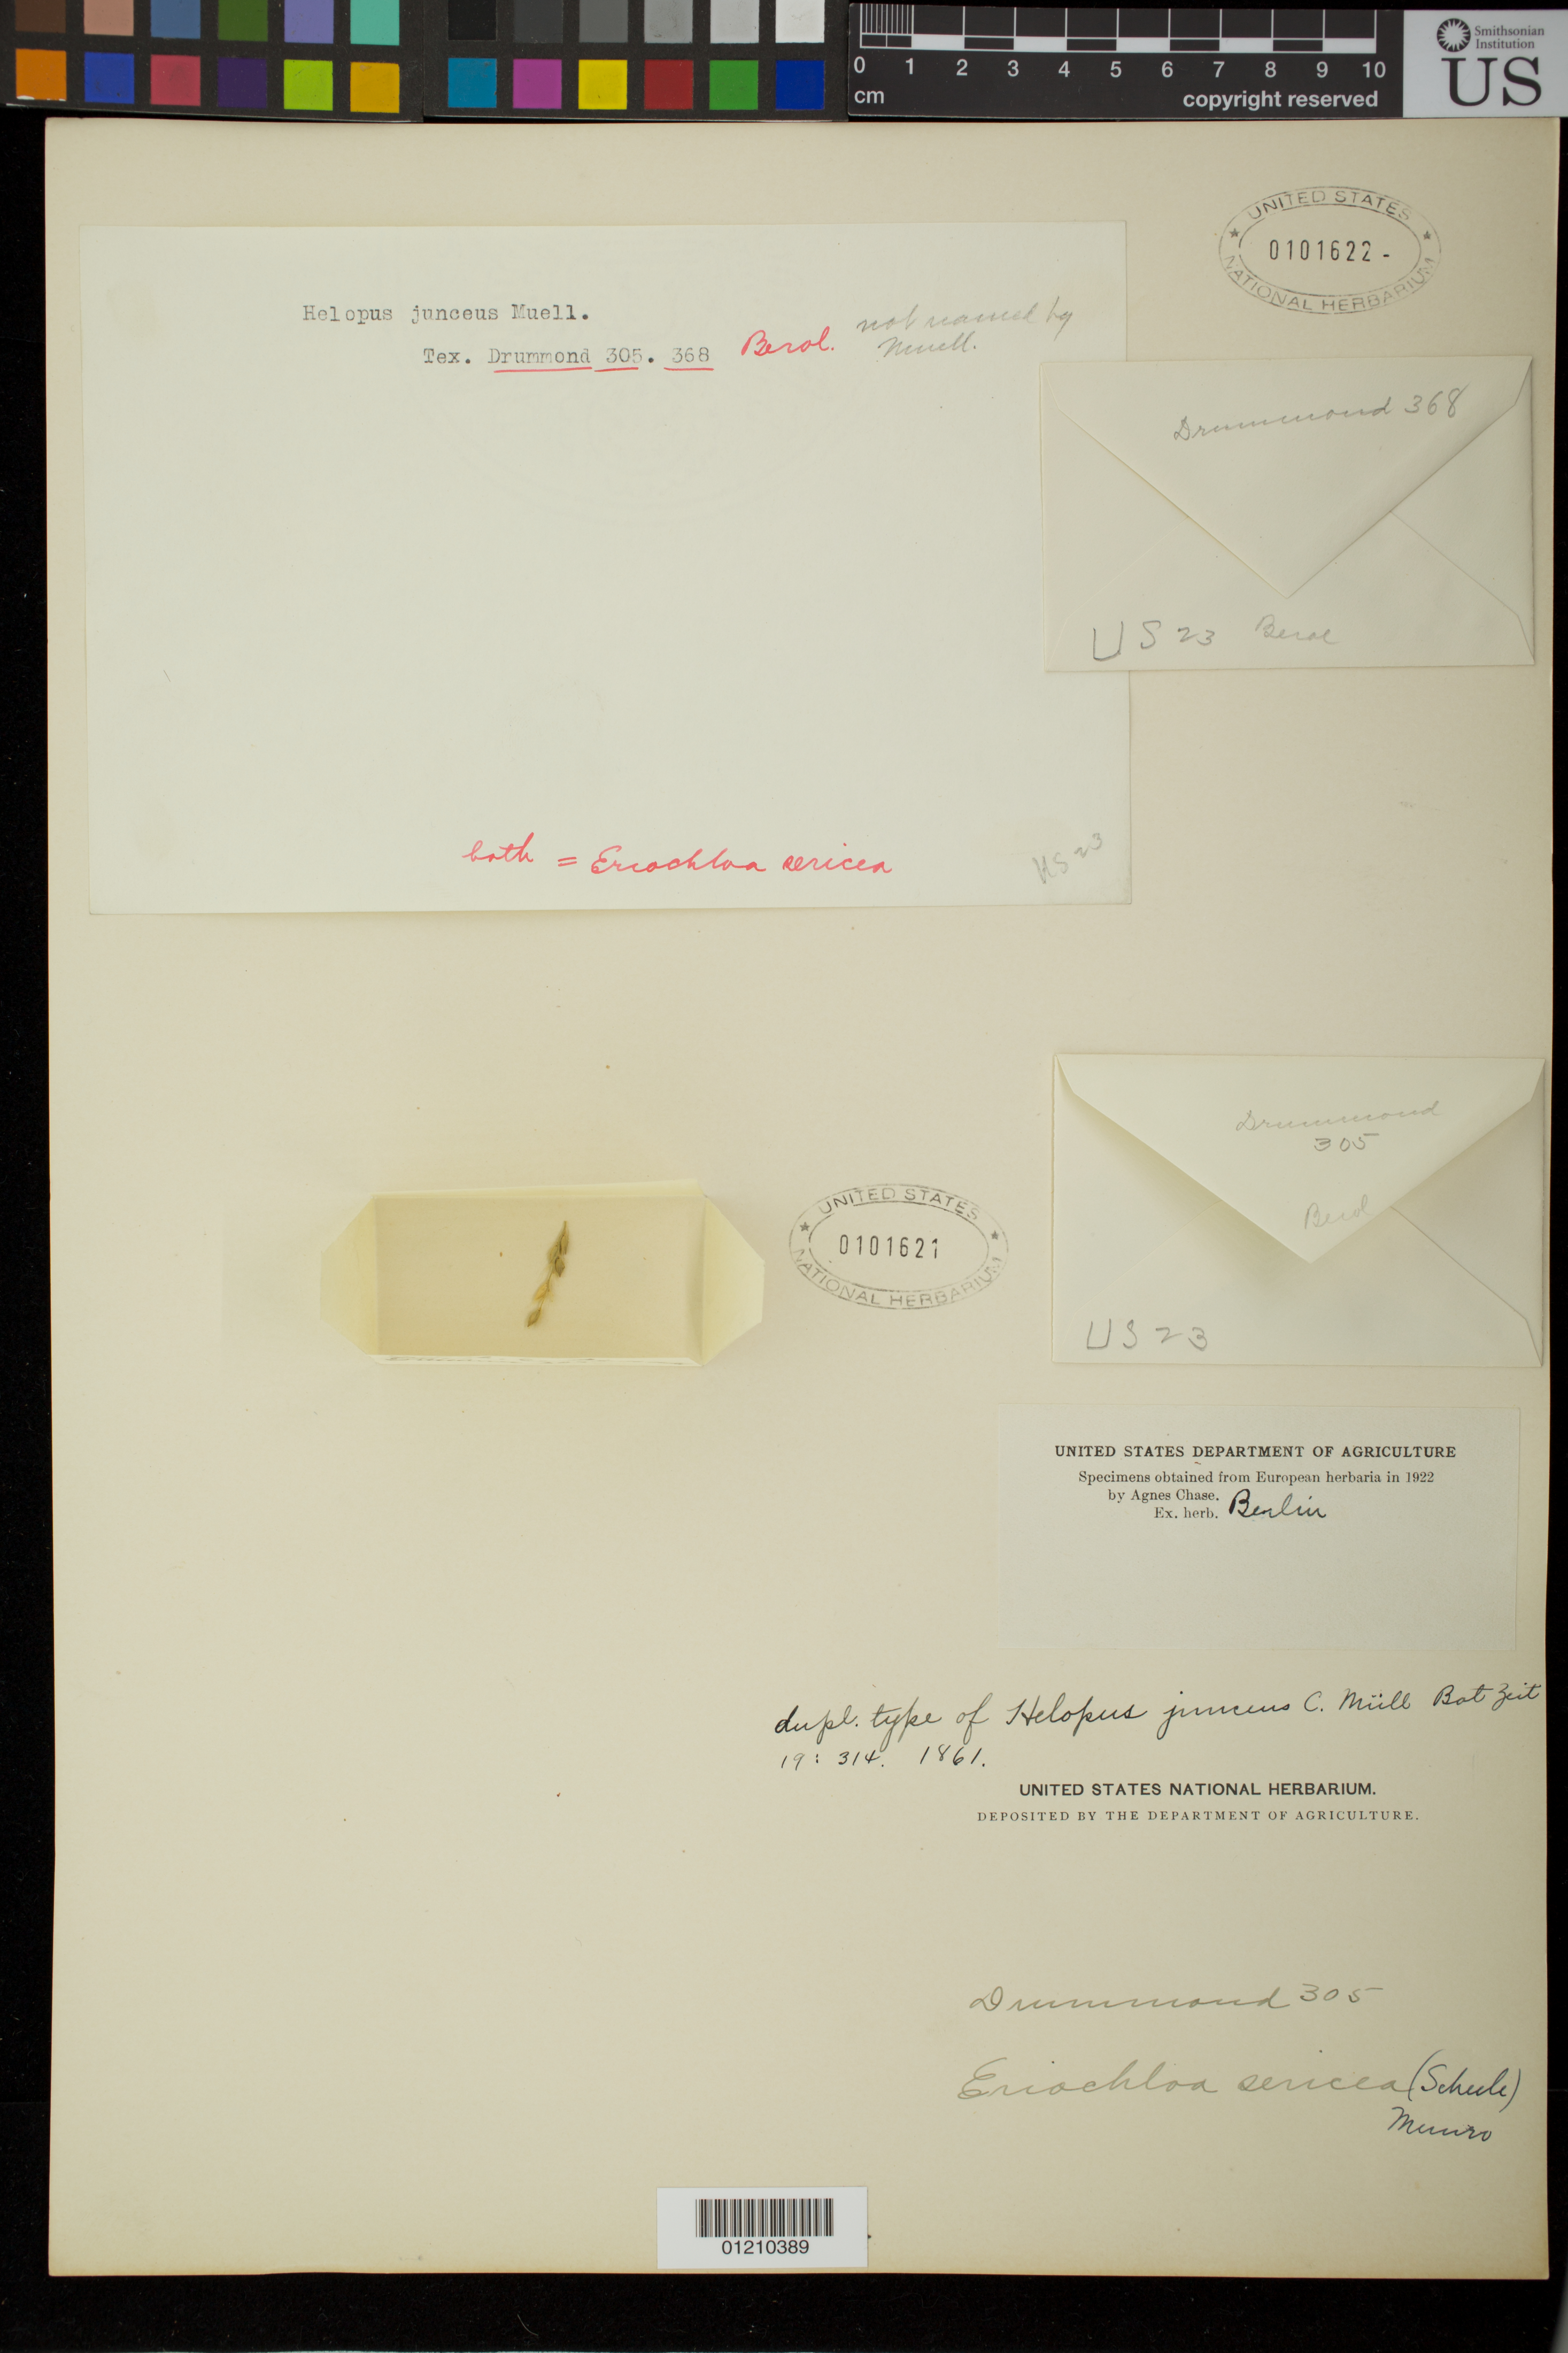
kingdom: Plantae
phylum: Tracheophyta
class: Liliopsida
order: Poales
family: Poaceae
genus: Helopus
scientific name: Helopus junceus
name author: Müll. Hal.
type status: Isosyntype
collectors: T. Drummond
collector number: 368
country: United States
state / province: Texas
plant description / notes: Fragmentary material of type specimen ex herb. Berlin.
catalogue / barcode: US 101622